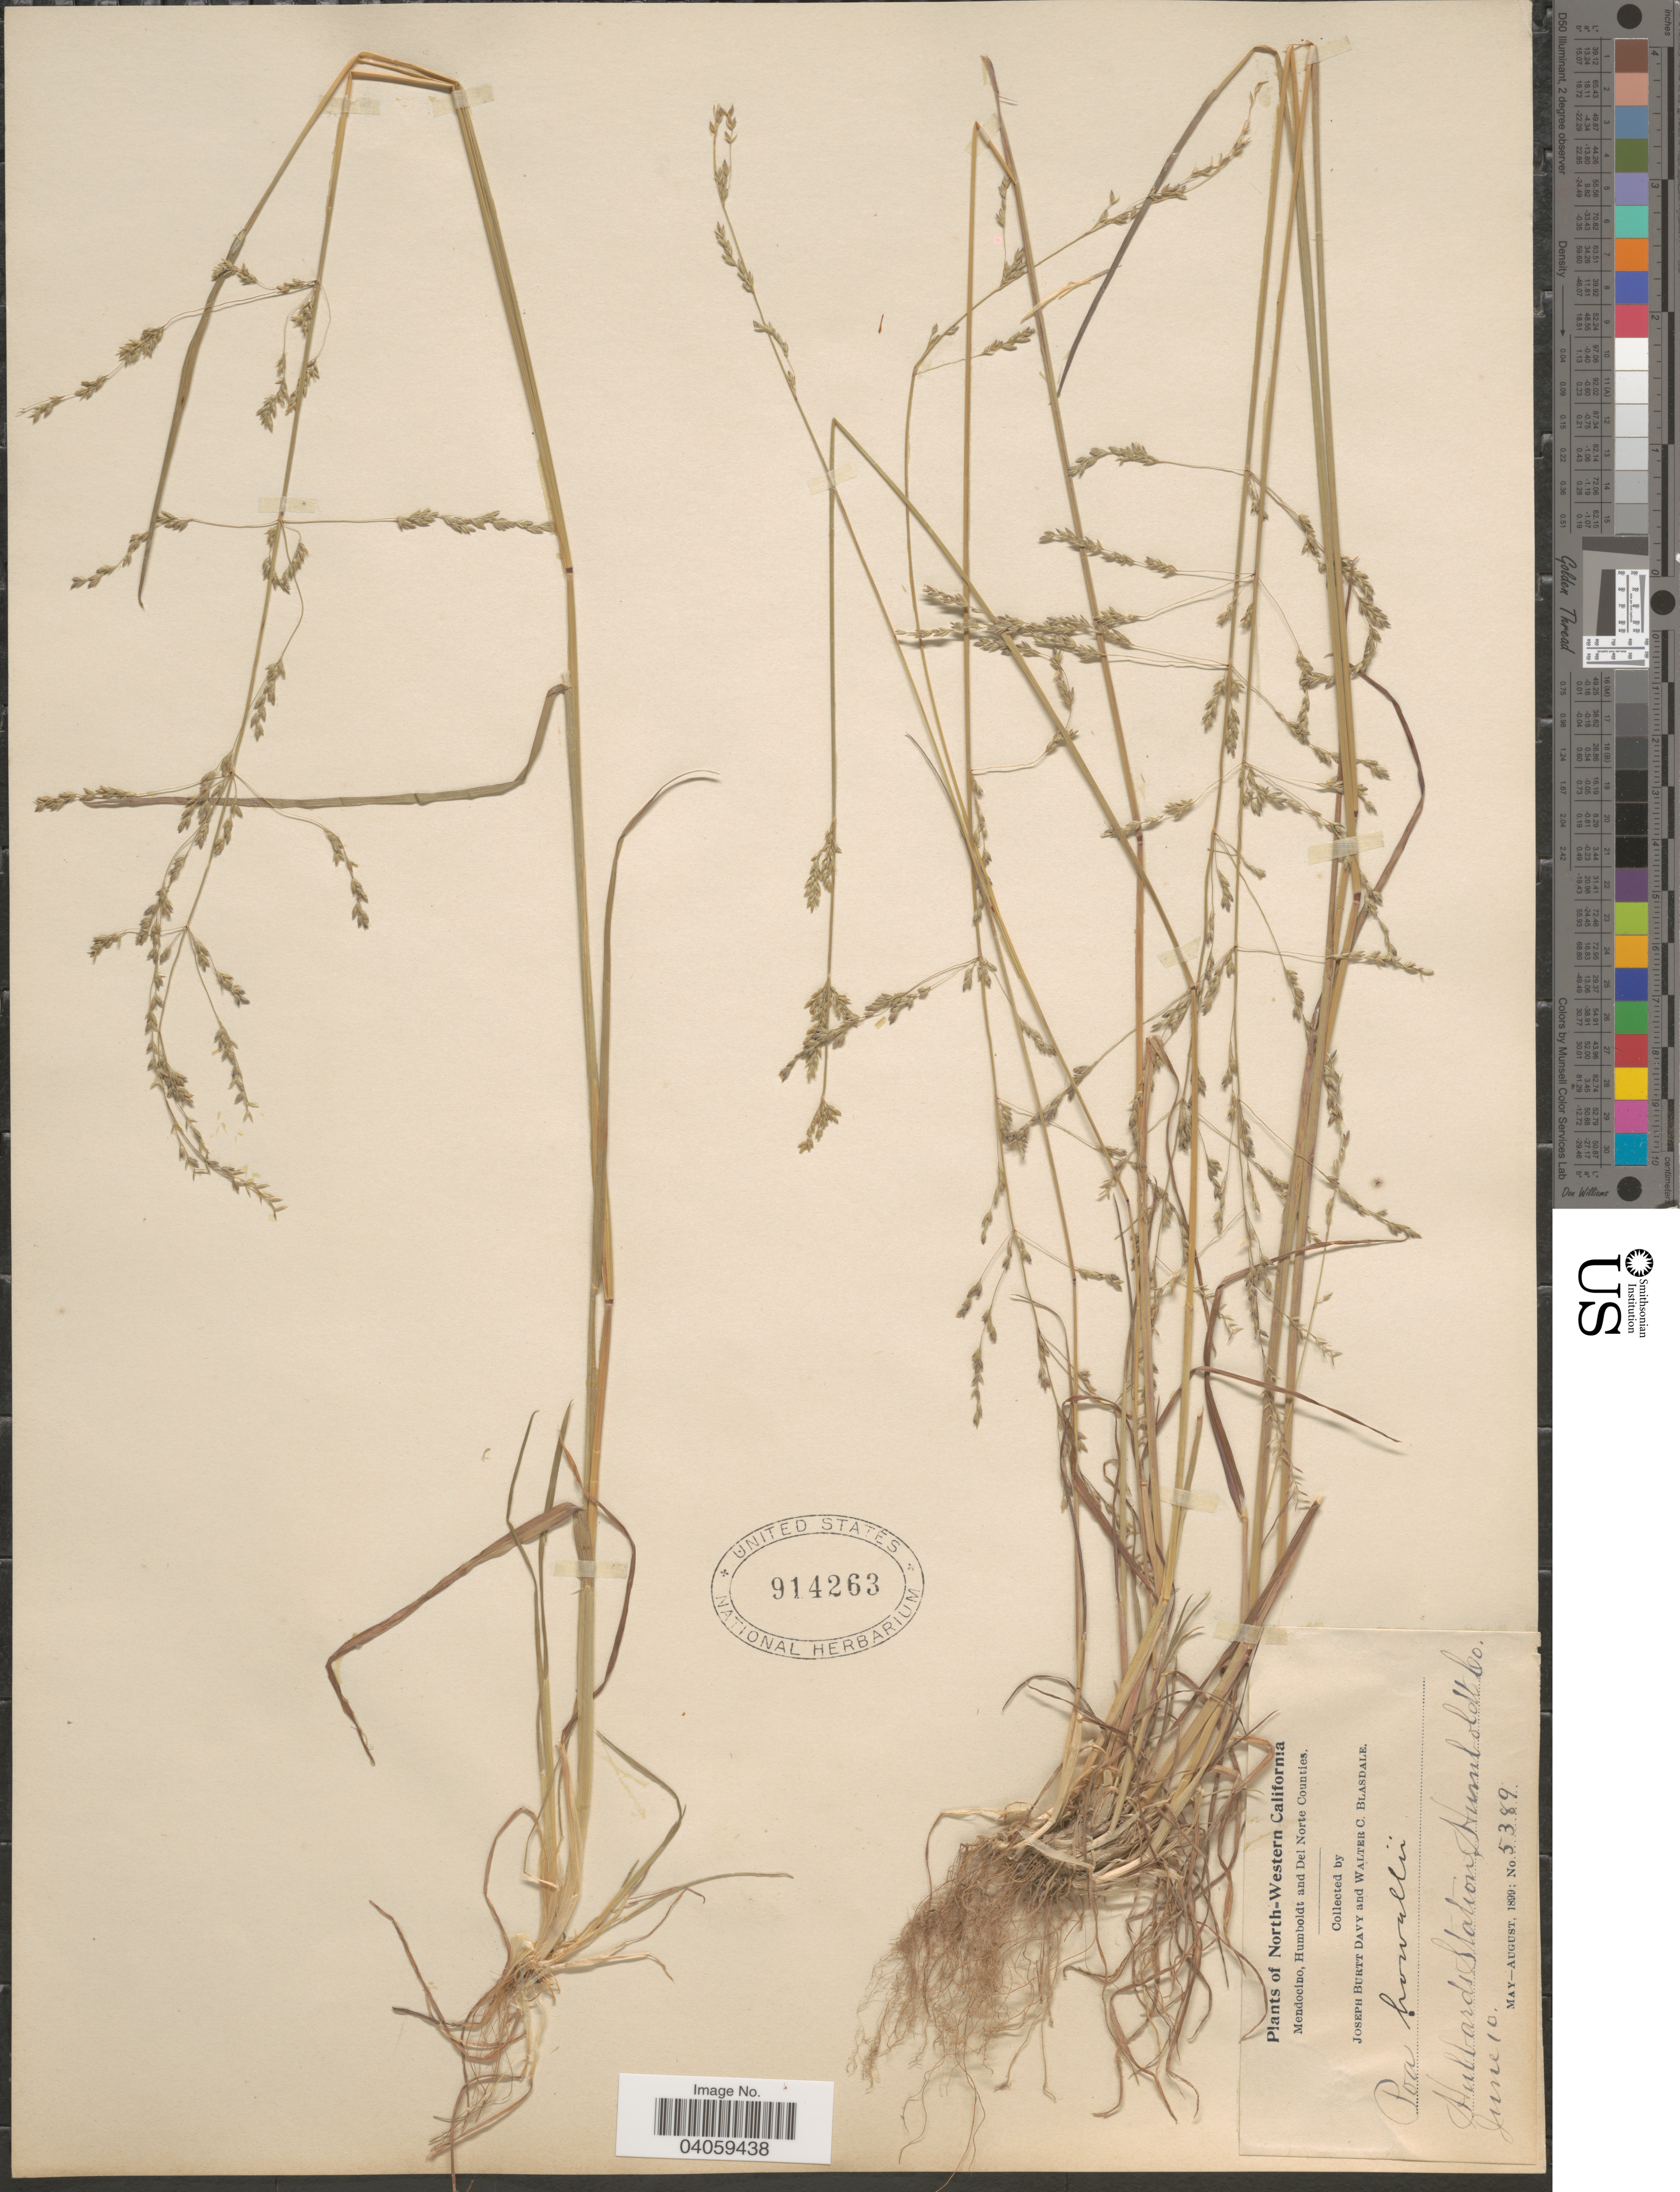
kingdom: Plantae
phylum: Tracheophyta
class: Liliopsida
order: Poales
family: Poaceae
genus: Poa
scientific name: Poa howellii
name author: Vasey & Scribn.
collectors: J. Burtt Davy & W. Blasdale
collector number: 5389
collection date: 1899-06-10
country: United States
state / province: California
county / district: Humboldt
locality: North-Western California. Hubbards Station, Humboldt Co.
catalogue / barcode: US 914263